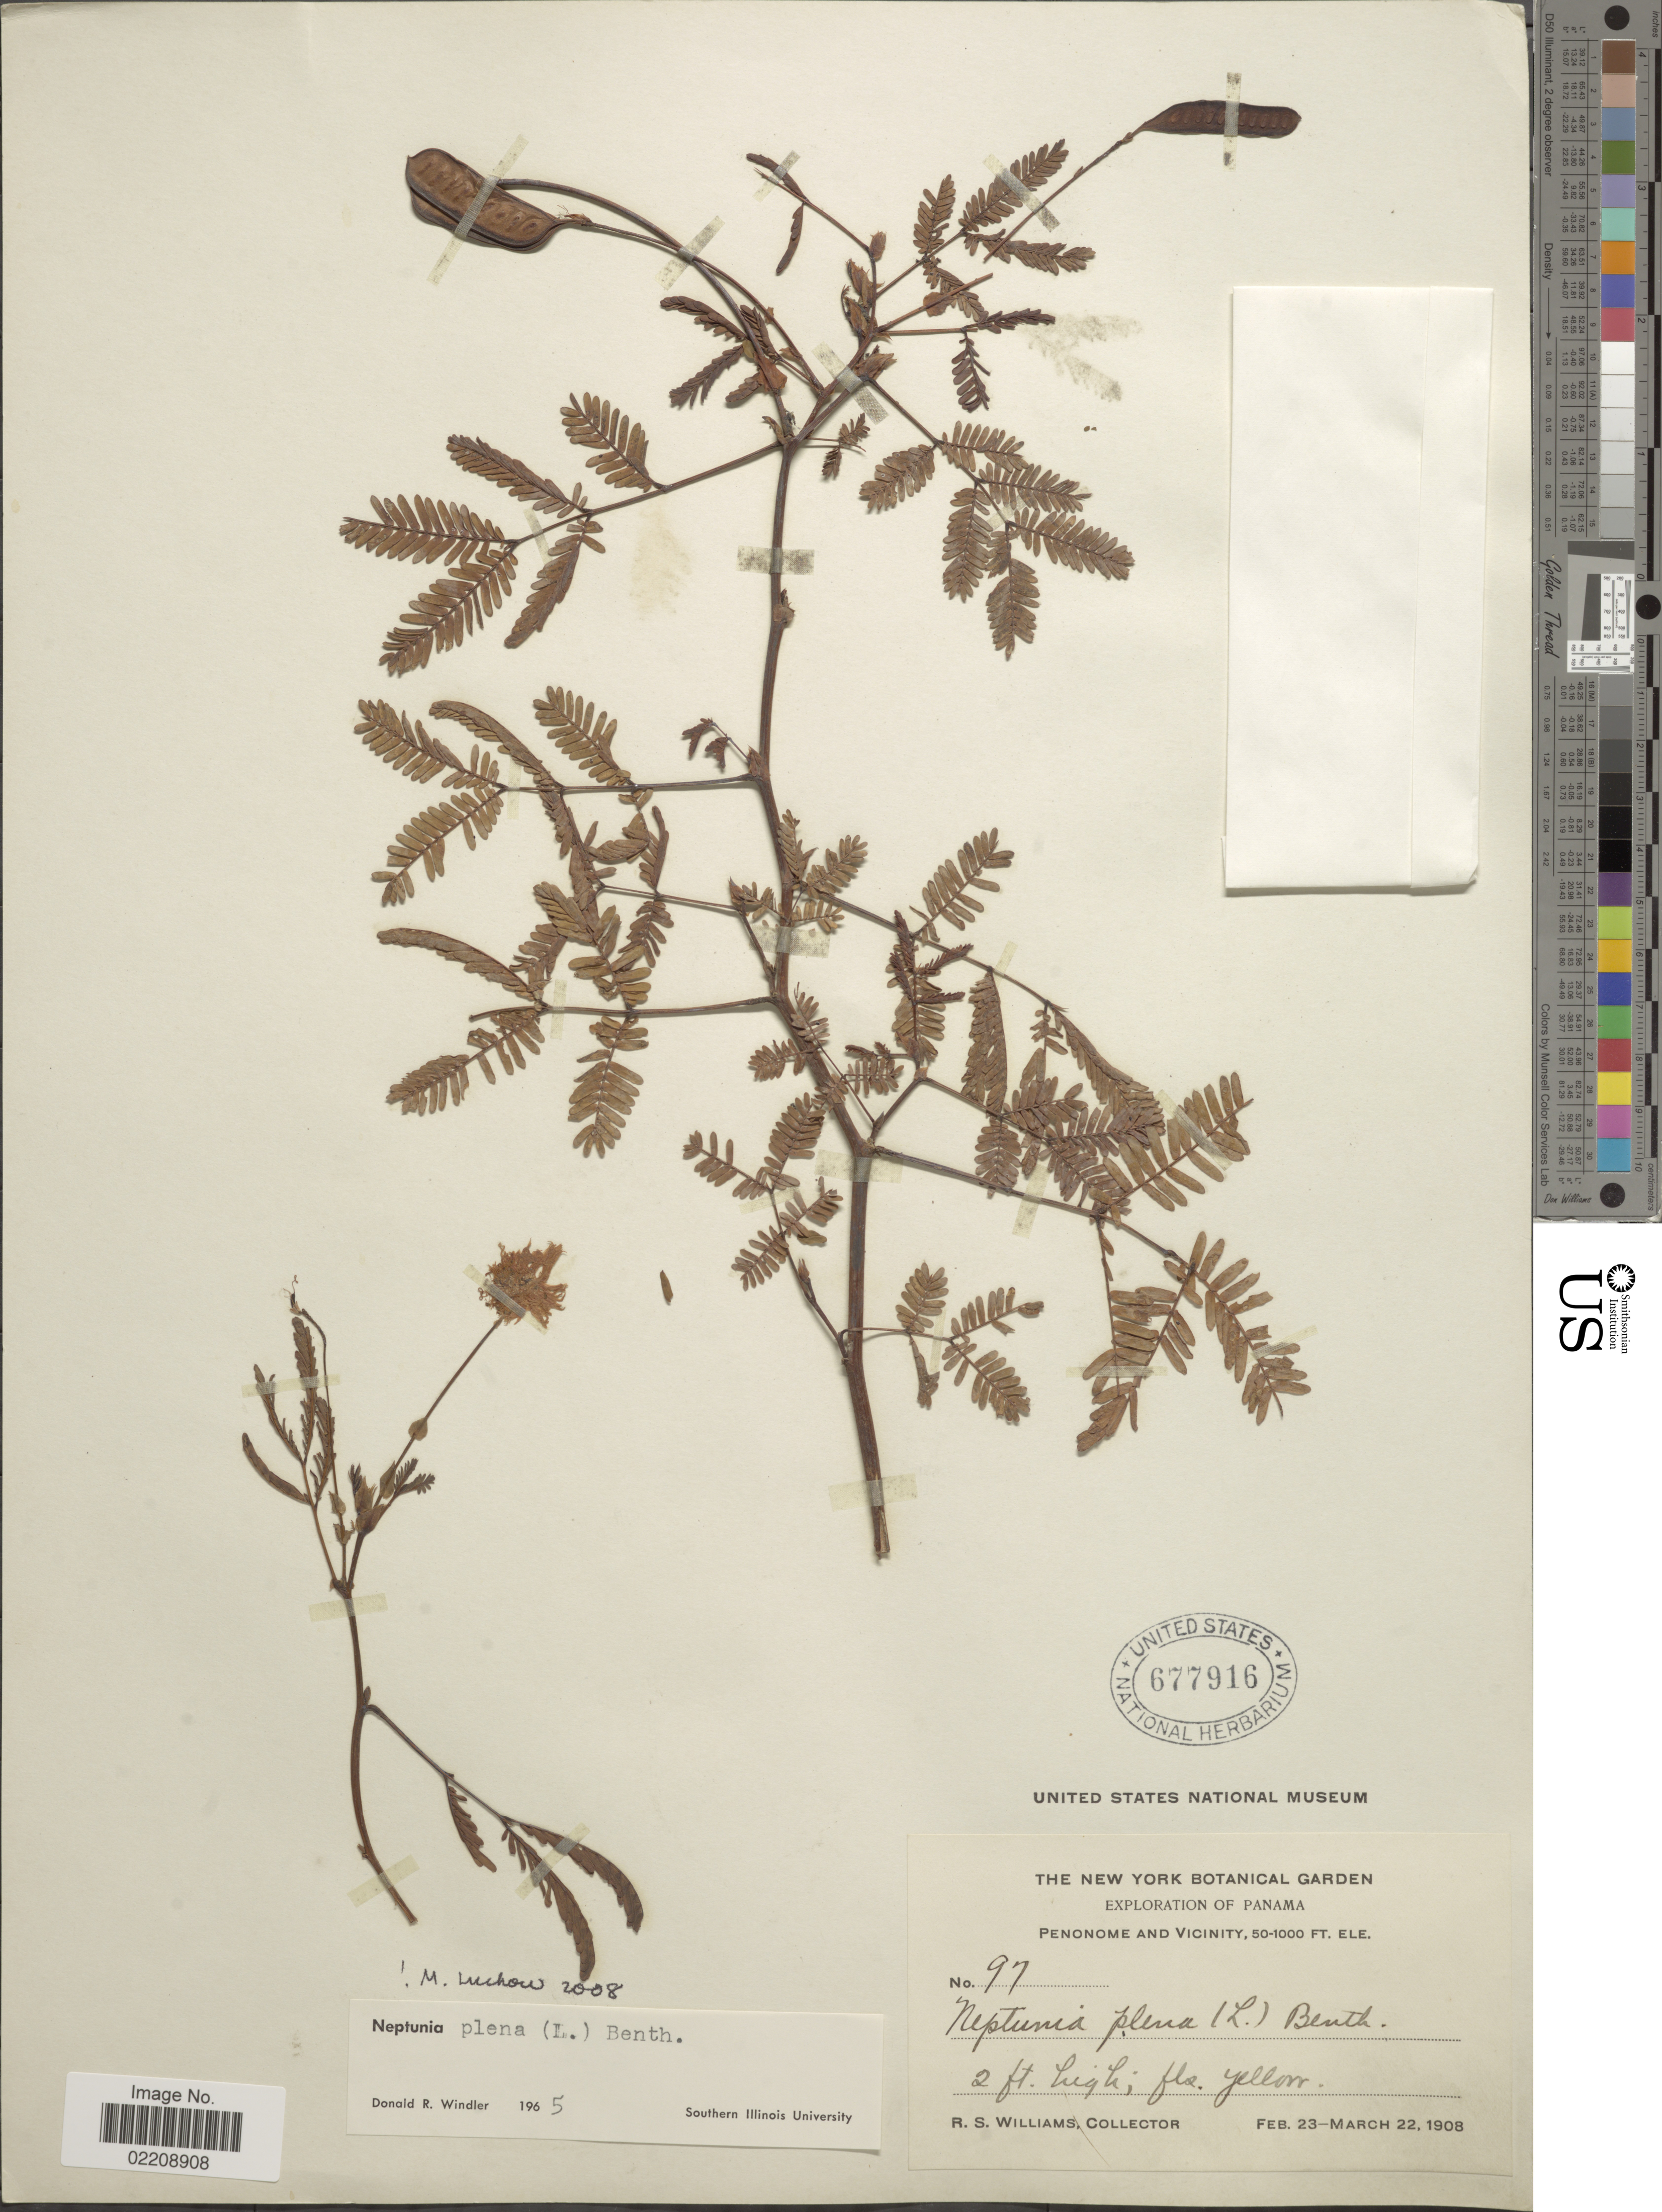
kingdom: Plantae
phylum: Tracheophyta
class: Magnoliopsida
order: Fabales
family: Fabaceae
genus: Neptunia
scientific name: Neptunia plena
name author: (L.) Benth.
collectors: R. S. Williams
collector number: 97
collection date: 1908-02-23/1908-03-22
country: Panama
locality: Penonome and Vicinity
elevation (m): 15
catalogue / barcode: US 677916